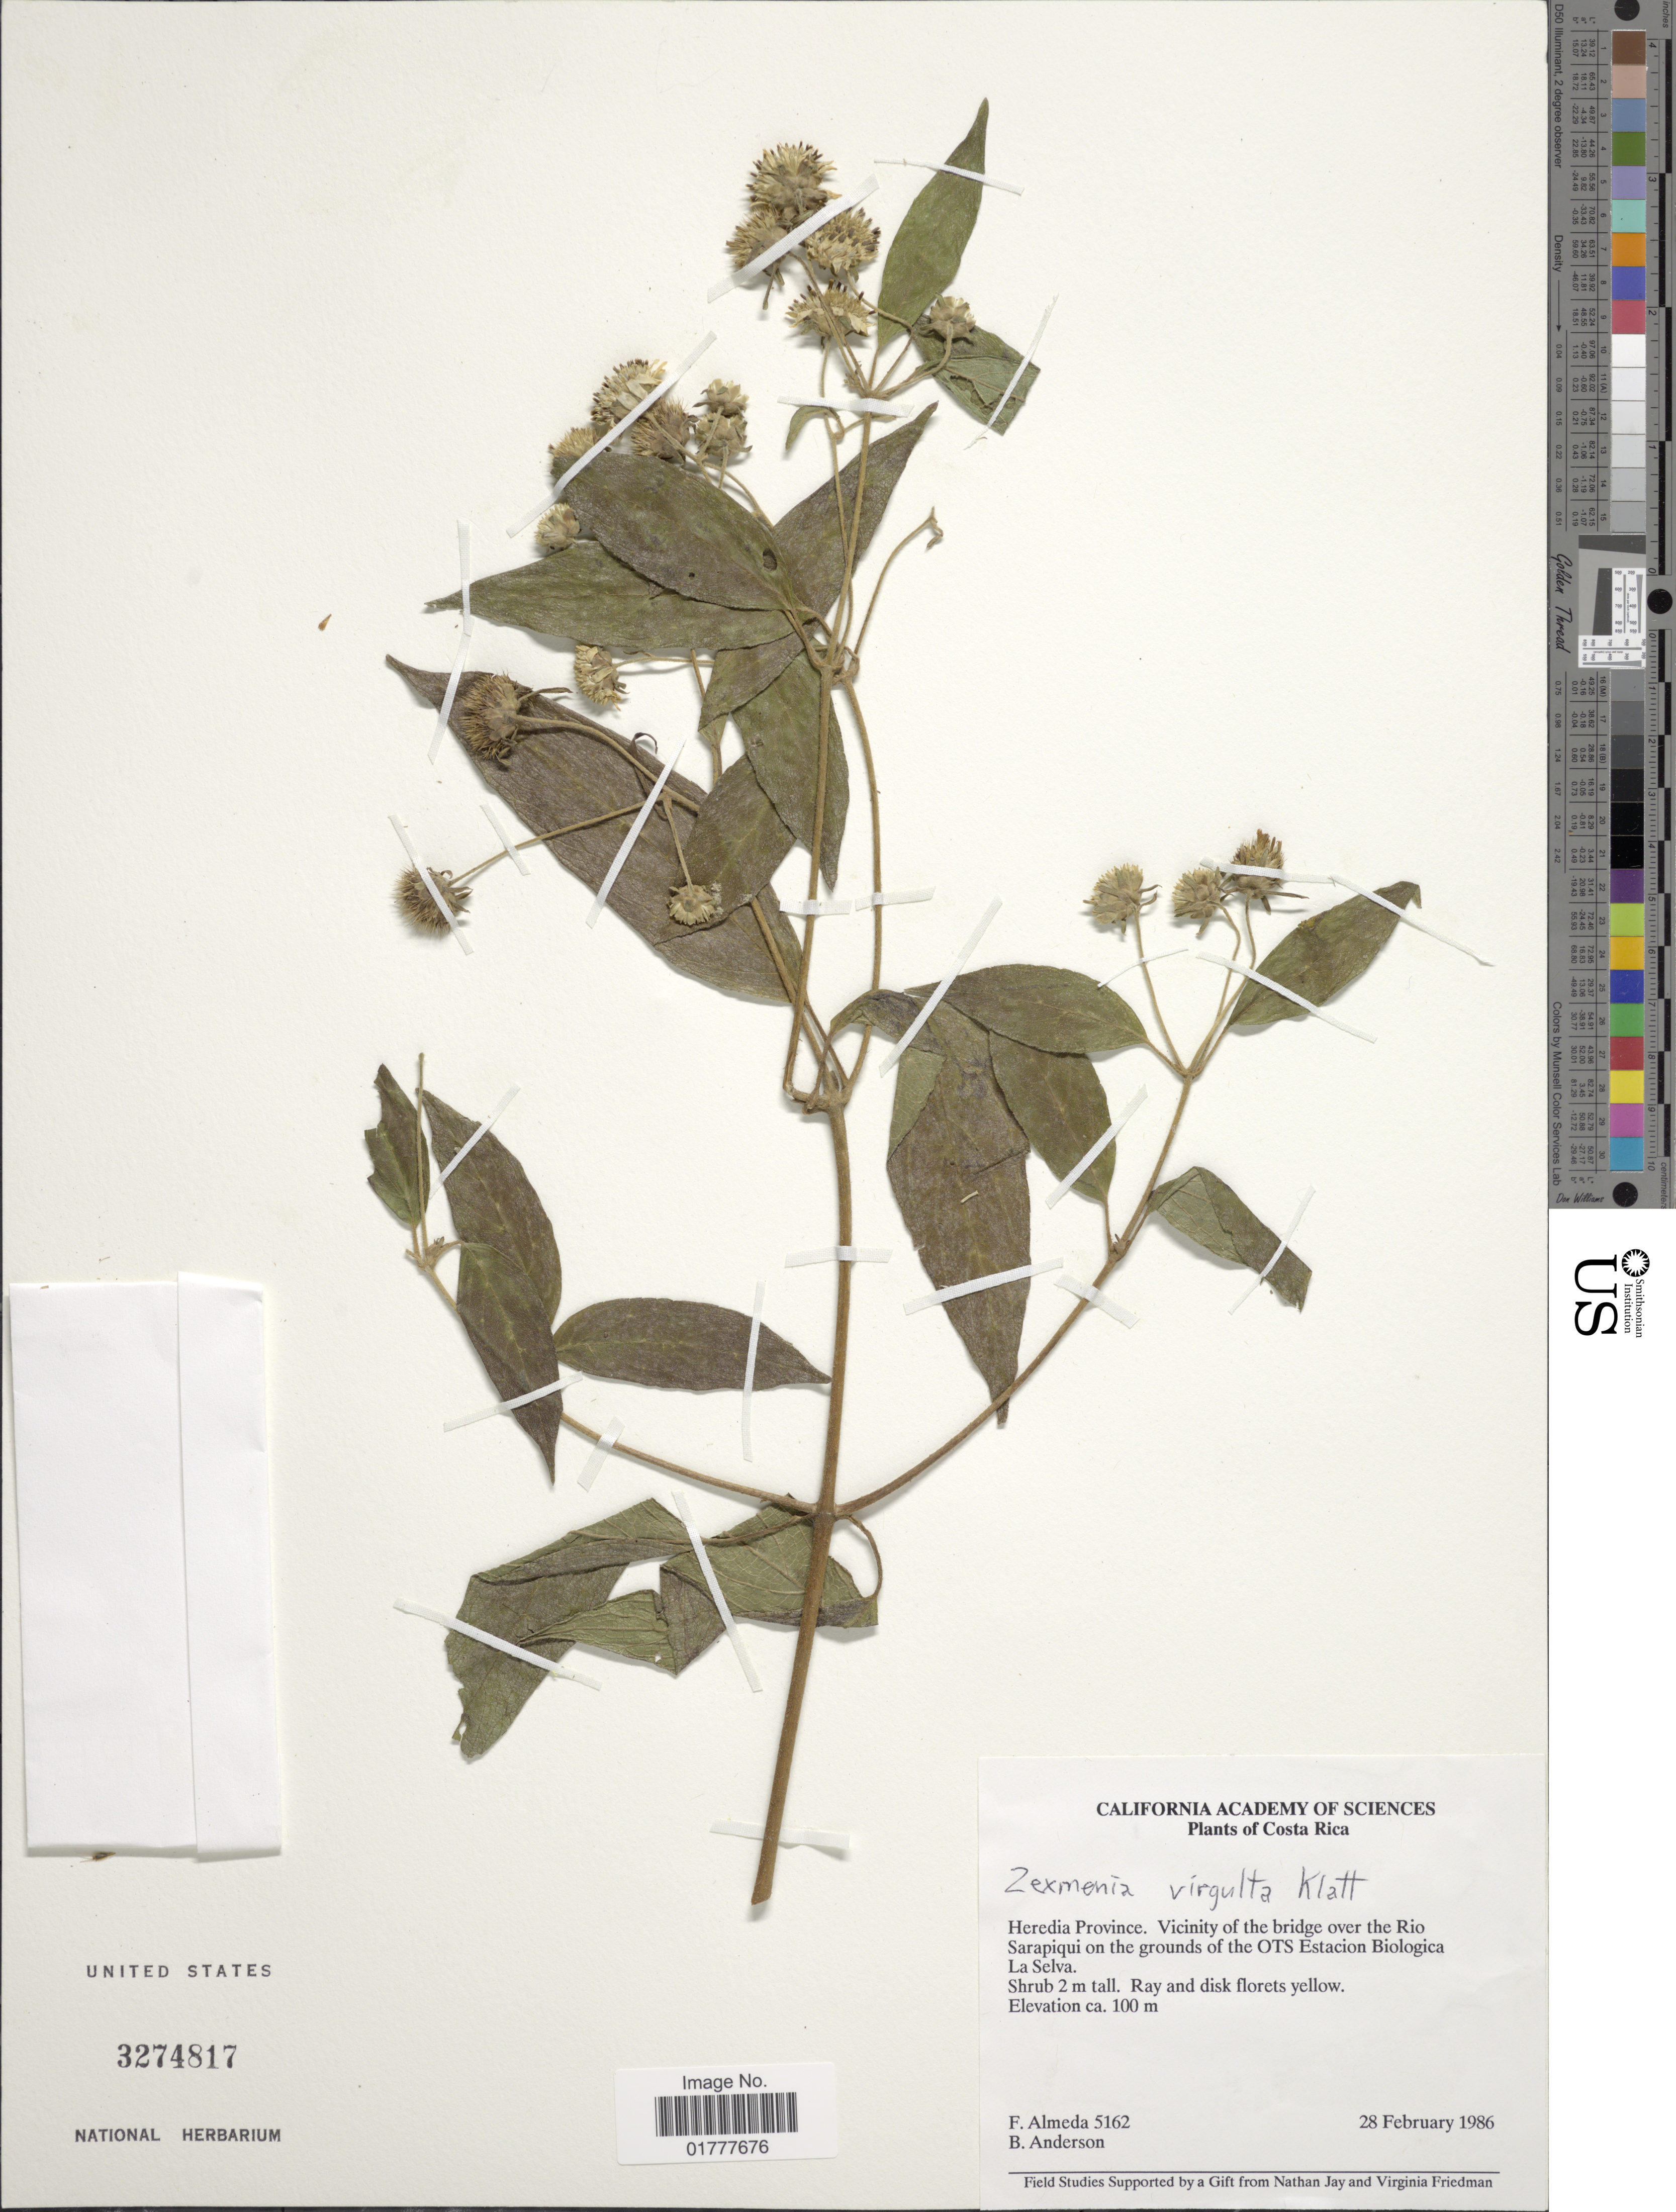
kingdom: Plantae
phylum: Tracheophyta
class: Magnoliopsida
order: Asterales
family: Asteraceae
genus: Zexmenia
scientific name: Zexmenia virgulta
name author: Klatt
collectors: F. Almeda & B. Anderson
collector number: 5162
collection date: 1986-02-28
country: Costa Rica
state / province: Heredia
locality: Heredia Province, Vicinity of the bridge over the Rio Sarapiqui on the grounds of the OTS Estacion Biologica La Selva.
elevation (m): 100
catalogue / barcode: US 3274817